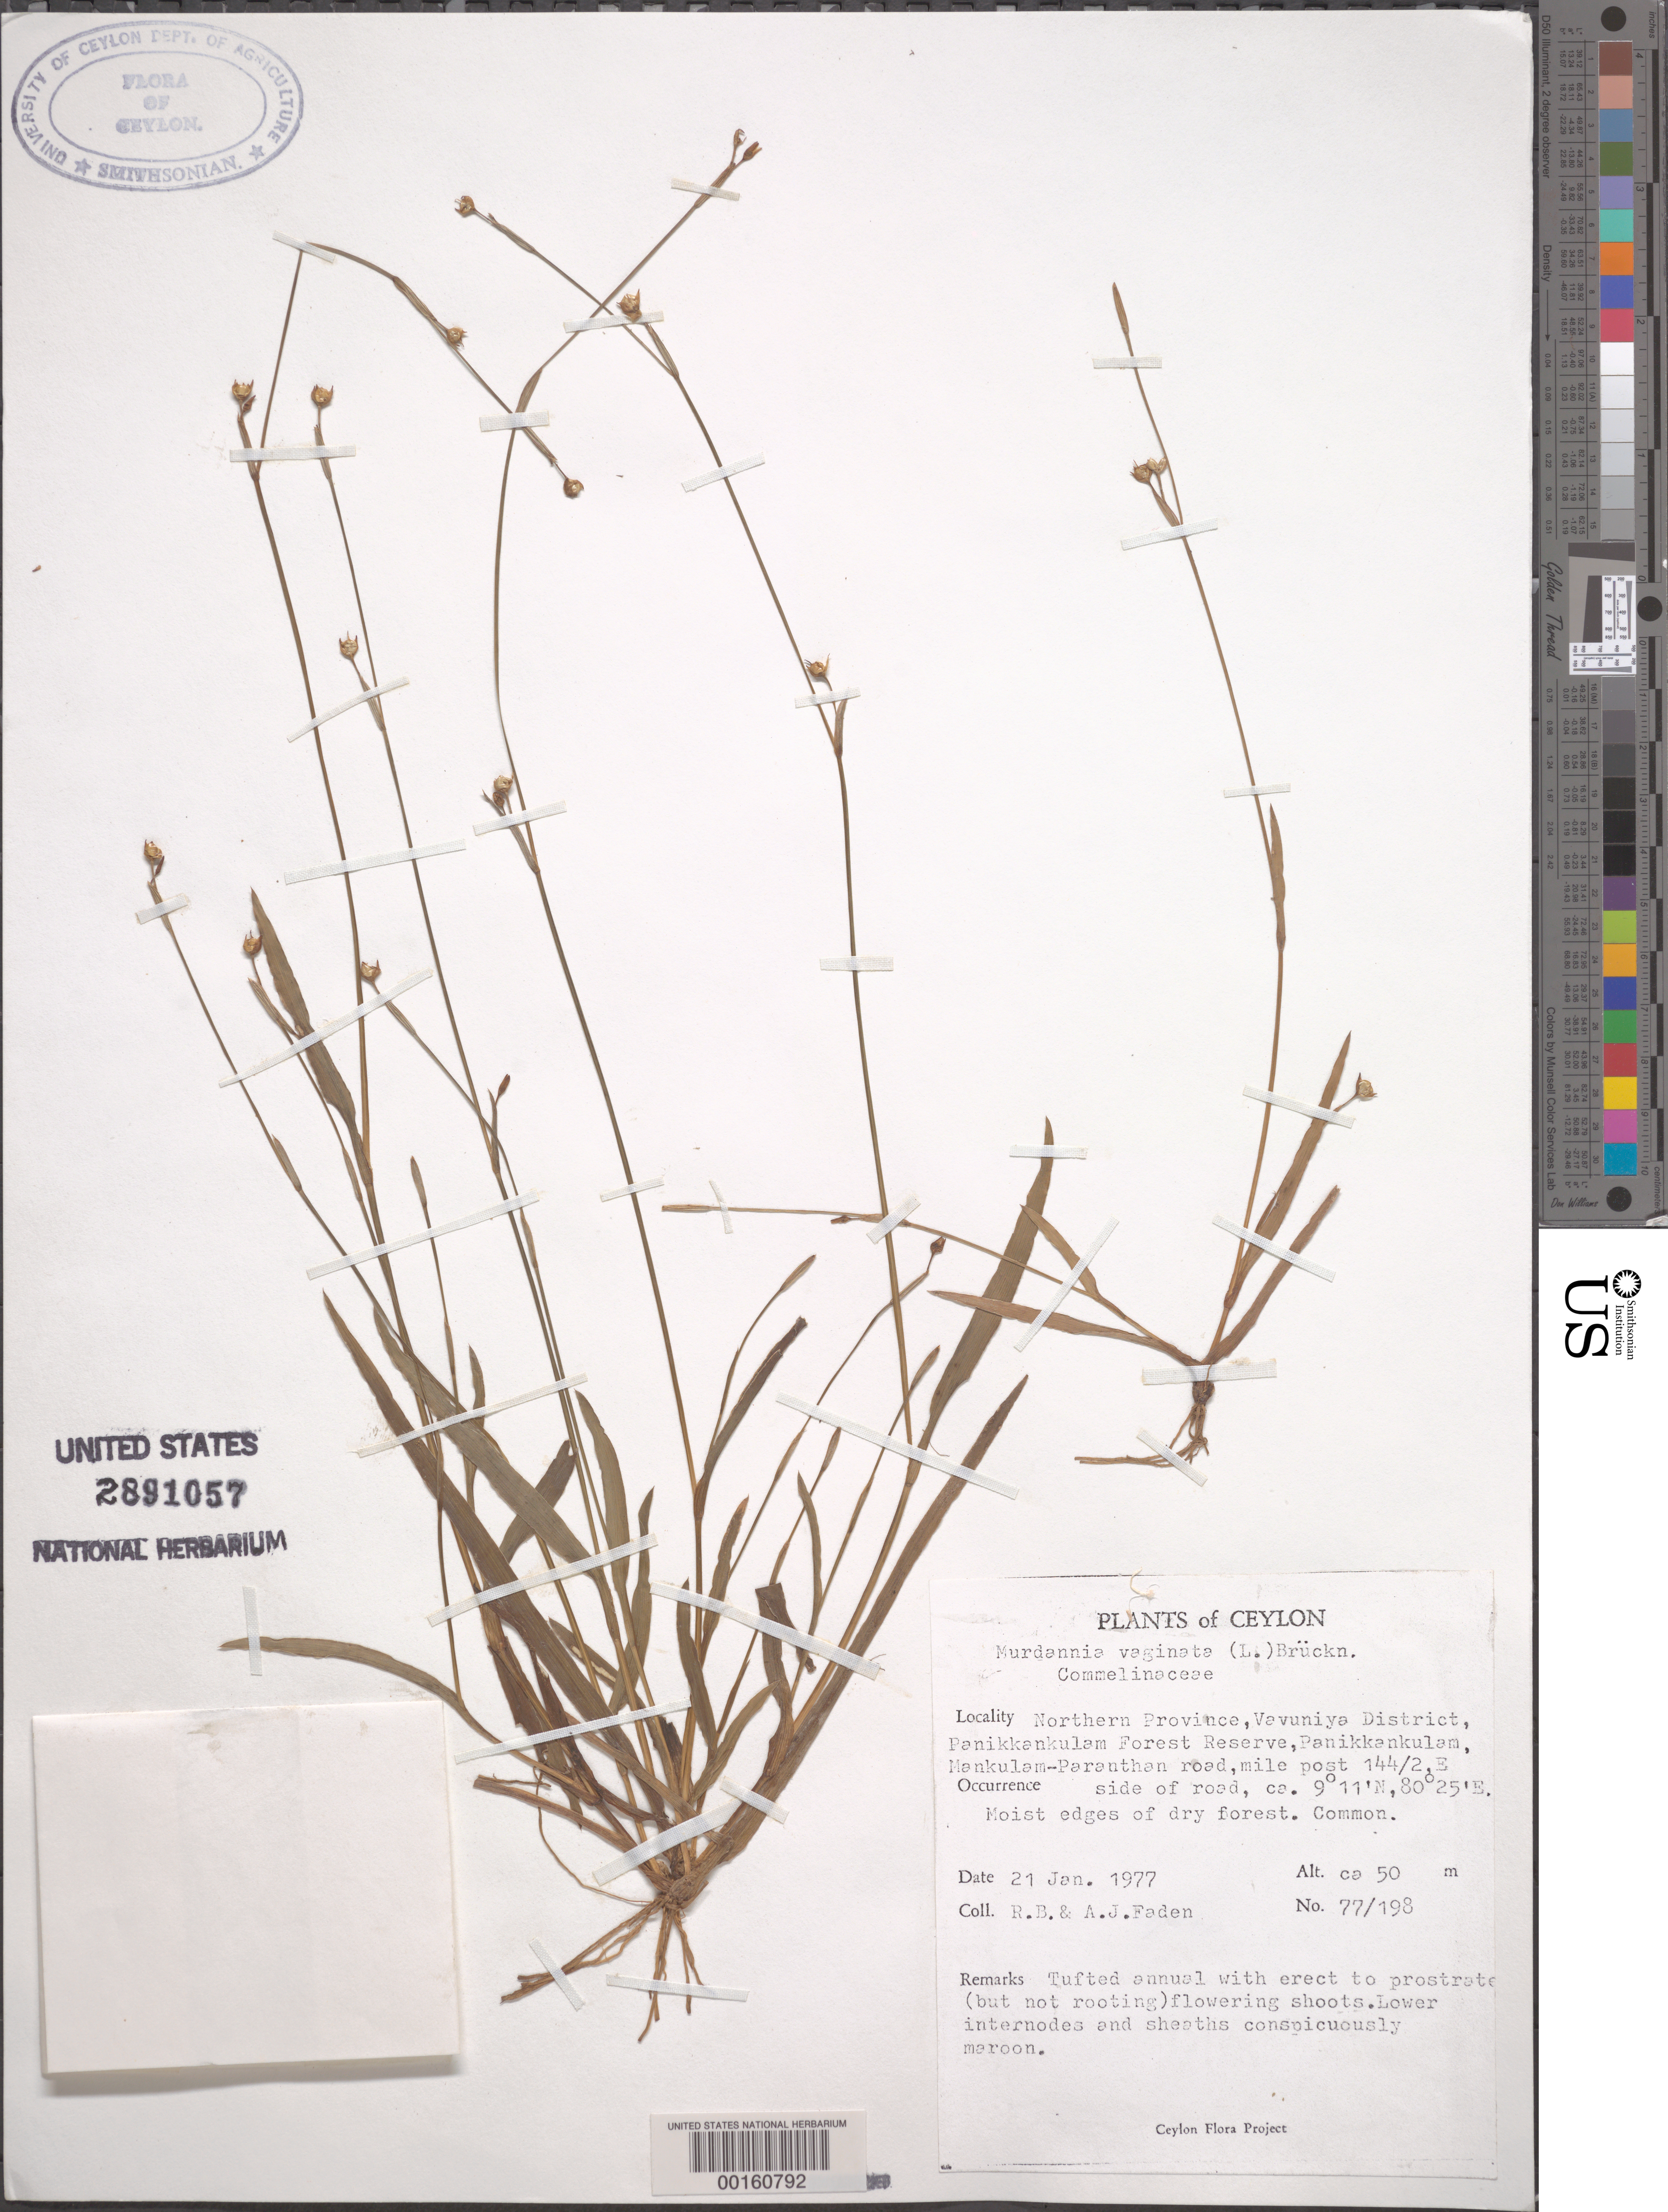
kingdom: Plantae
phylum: Tracheophyta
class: Liliopsida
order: Commelinales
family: Commelinaceae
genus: Murdannia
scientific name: Murdannia vaginata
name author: (L.) G. Brückn.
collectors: R. B. Faden & A. J. Faden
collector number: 77/198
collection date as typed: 21 Jan 1977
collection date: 1977-01-21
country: Sri Lanka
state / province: Northern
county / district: Vavuniya Dist.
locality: Panikkankulam forest reserve, panikkankulam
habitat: Moist edges of dry forest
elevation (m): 50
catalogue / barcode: US 2891057